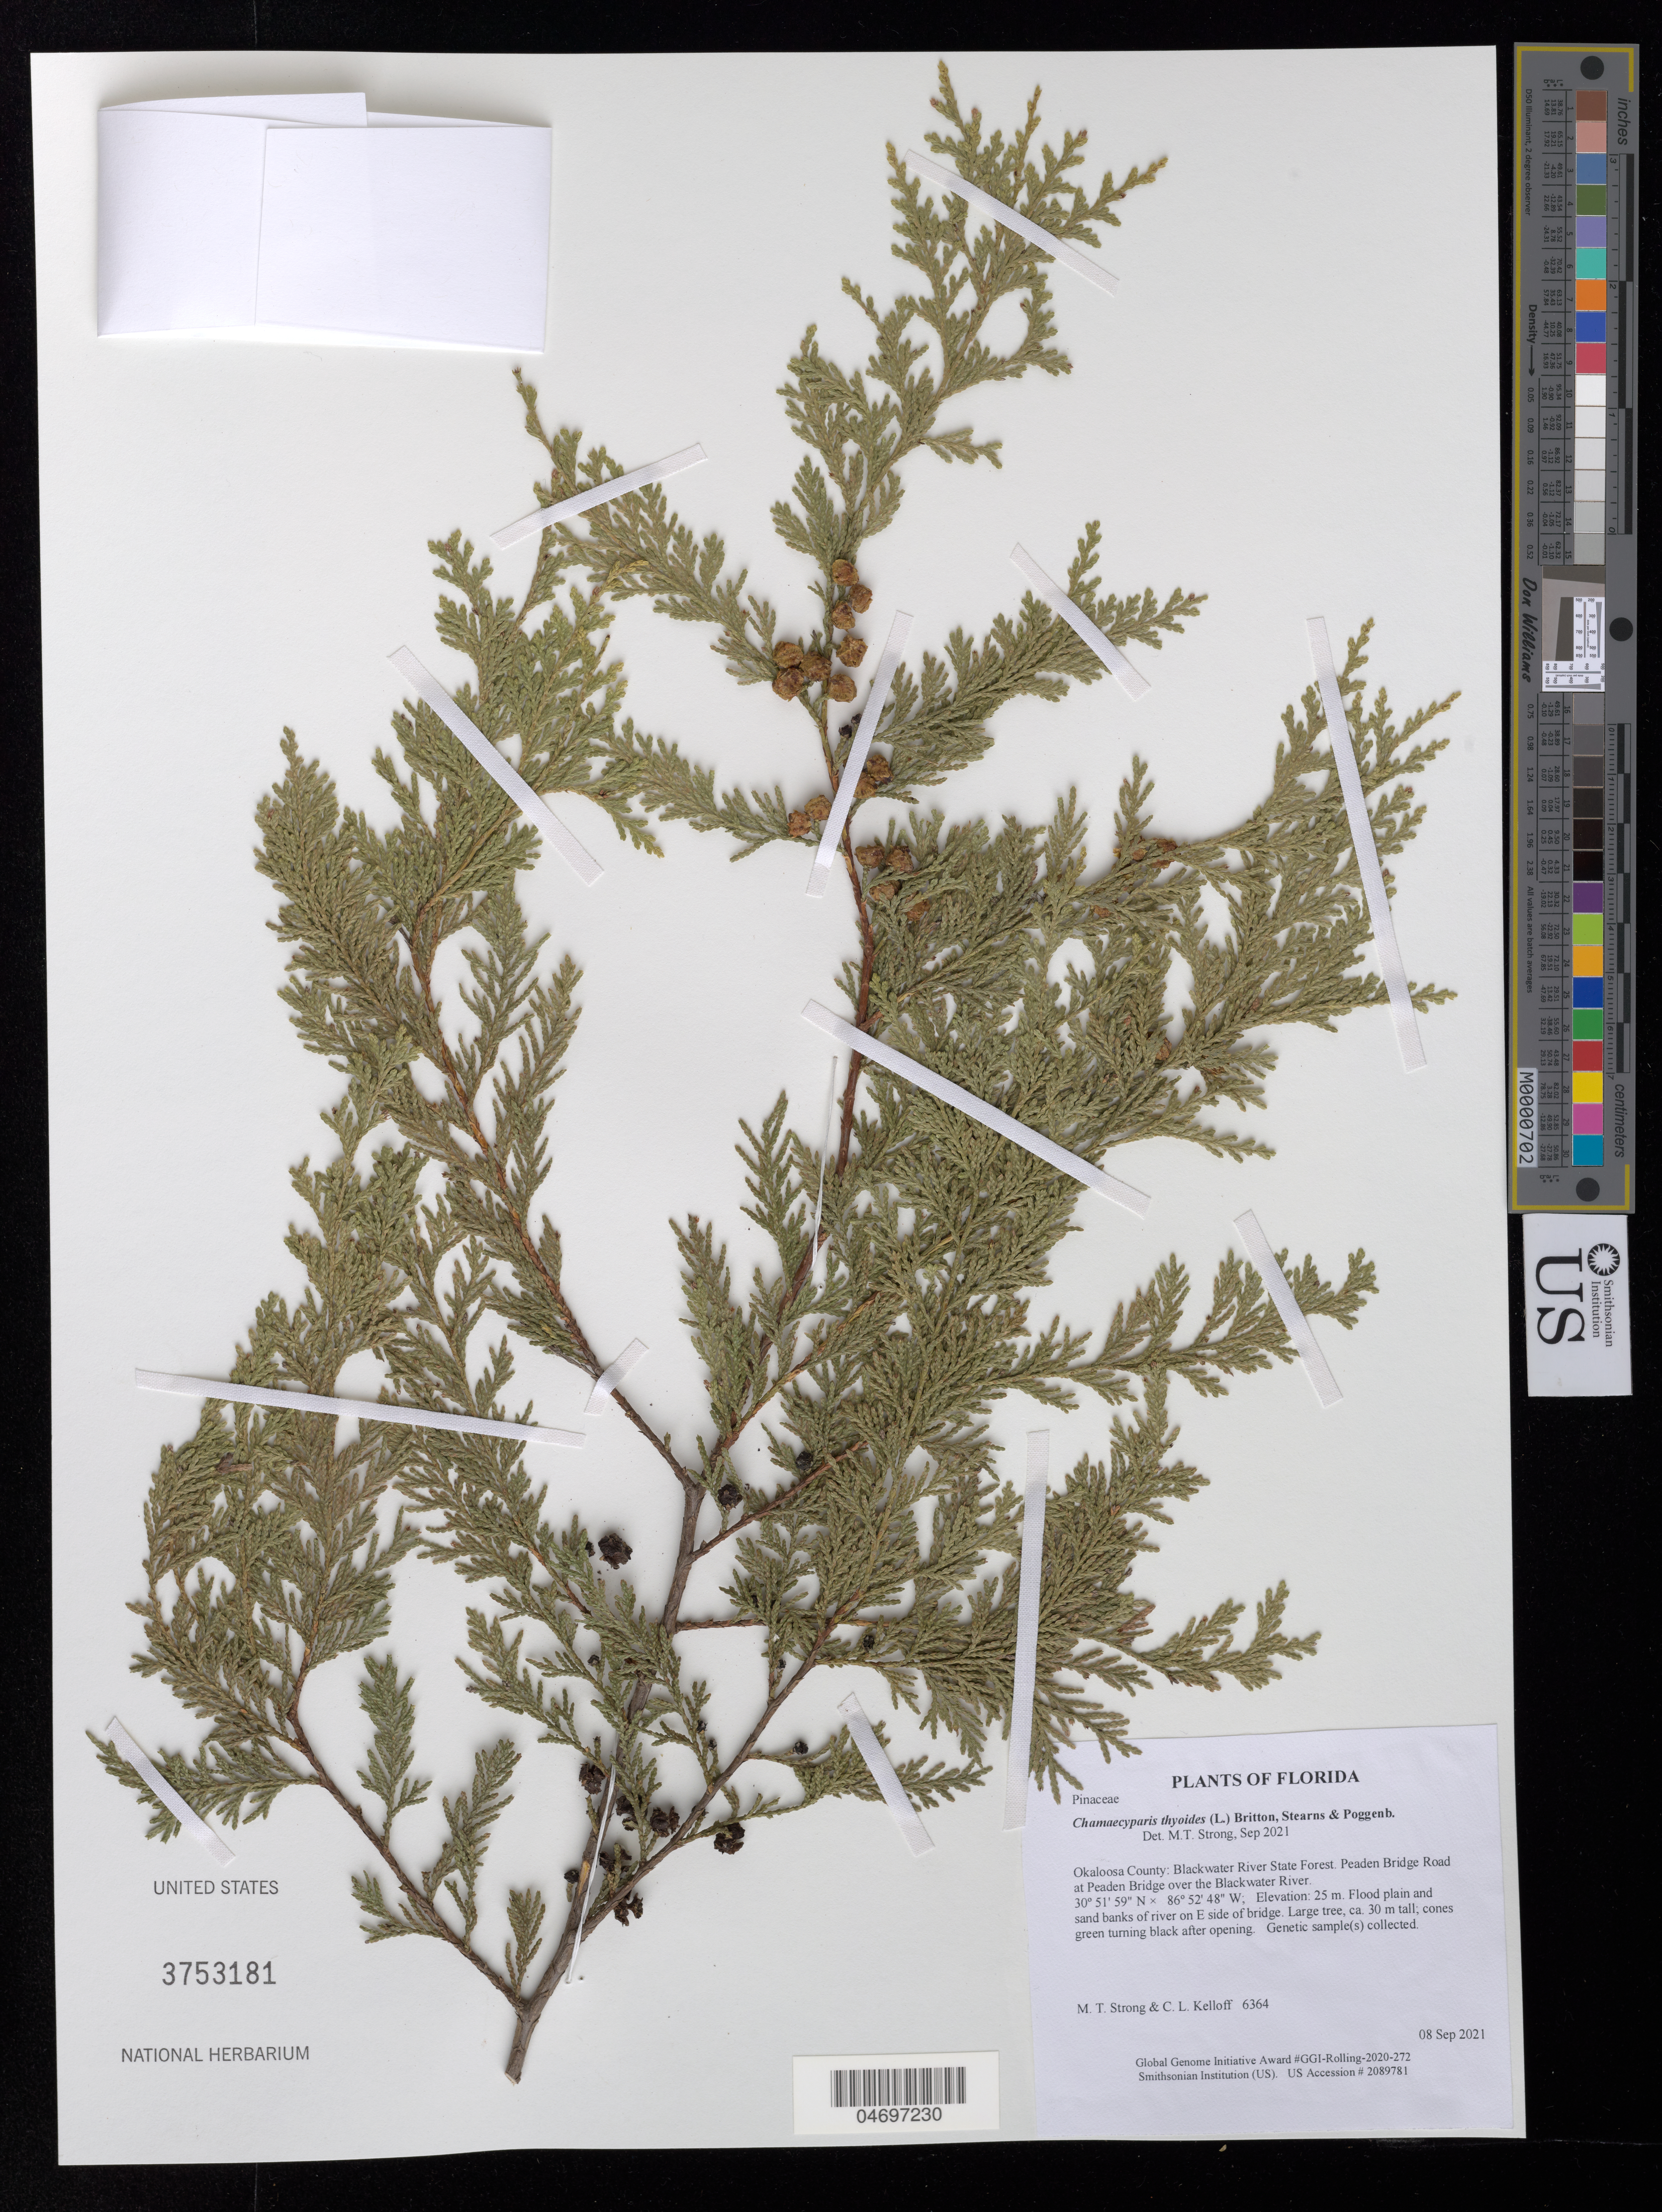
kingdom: Plantae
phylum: Tracheophyta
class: Pinopsida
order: Pinales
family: Cupressaceae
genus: Chamaecyparis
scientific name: Chamaecyparis thyoides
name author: (L.) Britton, Stearns & Poggenb.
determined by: Strong, Mark T.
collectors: M. T. Strong & C. L. Kelloff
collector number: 6364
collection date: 2021-09-08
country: United States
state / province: Florida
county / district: Okaloosa County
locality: Blackwater River State Forest. Peaden Bridge Road at Peaden Bridge over the Blackwater River.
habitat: Flood plain and sand banks of river on E side of bridge.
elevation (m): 25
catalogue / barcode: US 3753181